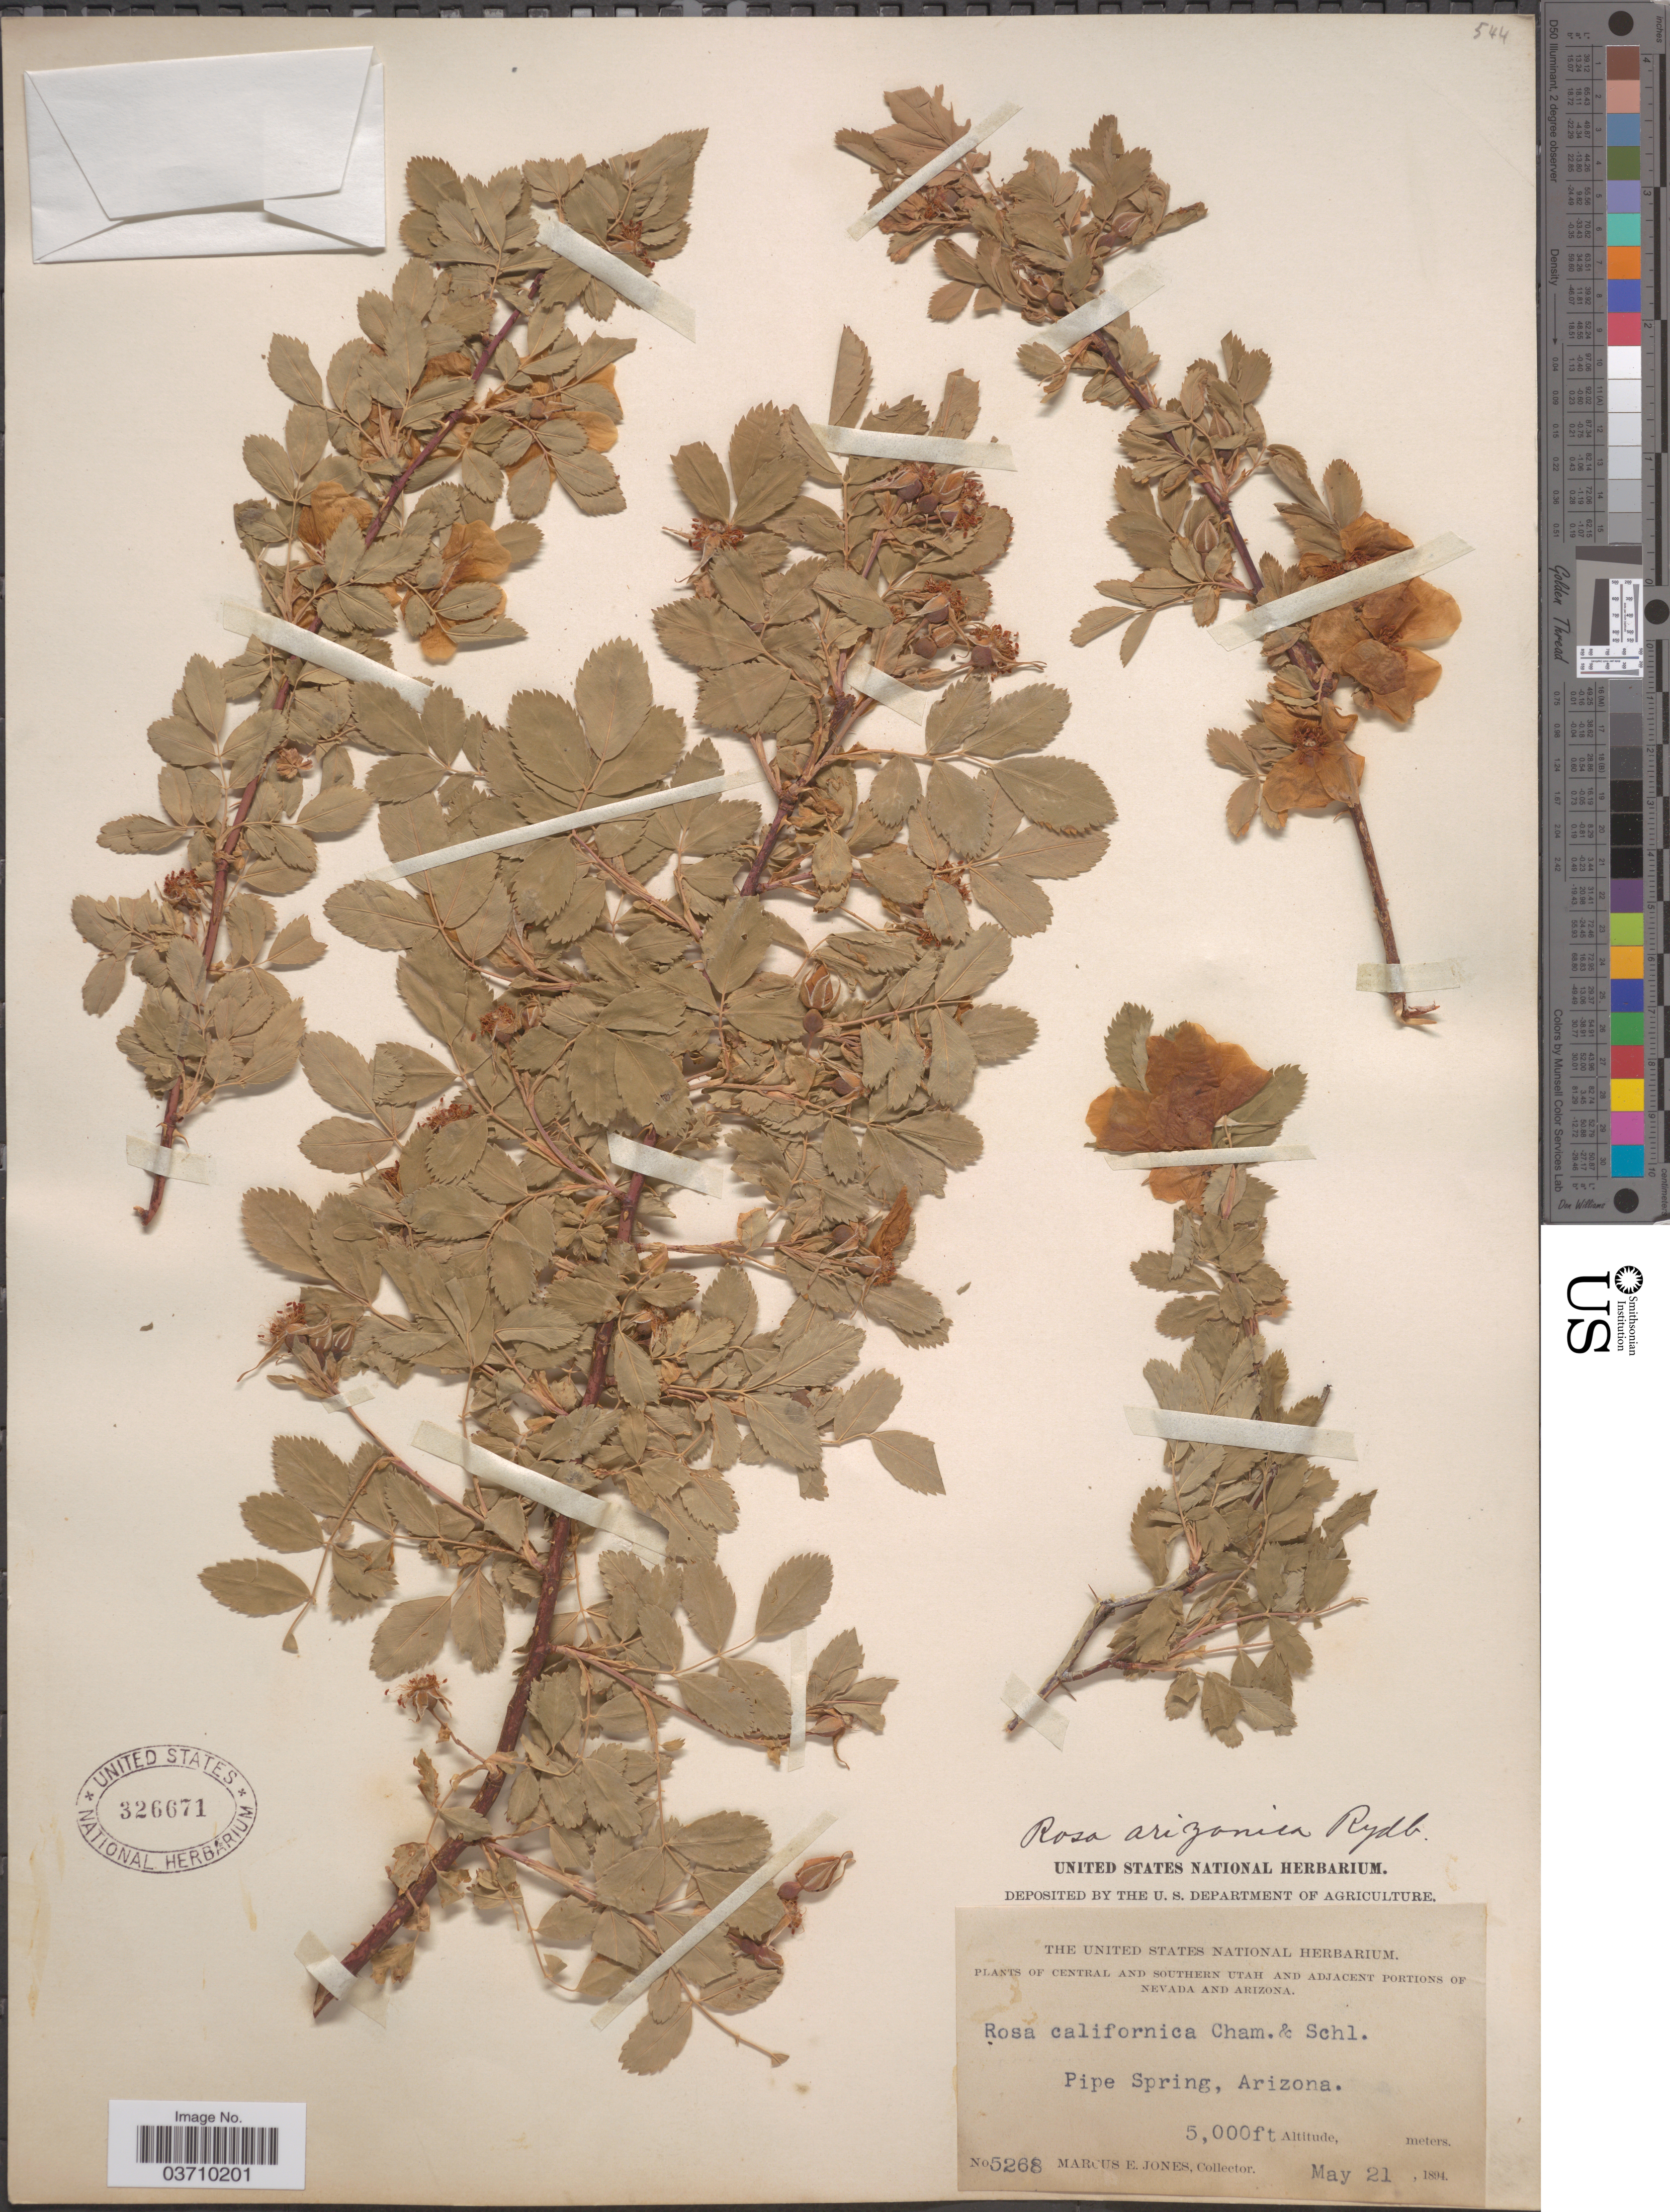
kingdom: Plantae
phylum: Tracheophyta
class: Magnoliopsida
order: Rosales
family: Rosaceae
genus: Rosa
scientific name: Rosa arizonica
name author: Rydb.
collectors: M. E. Jones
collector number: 5268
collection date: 1894-05-21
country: United States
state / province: Arizona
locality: Pipe Spring.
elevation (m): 1524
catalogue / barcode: US 326671